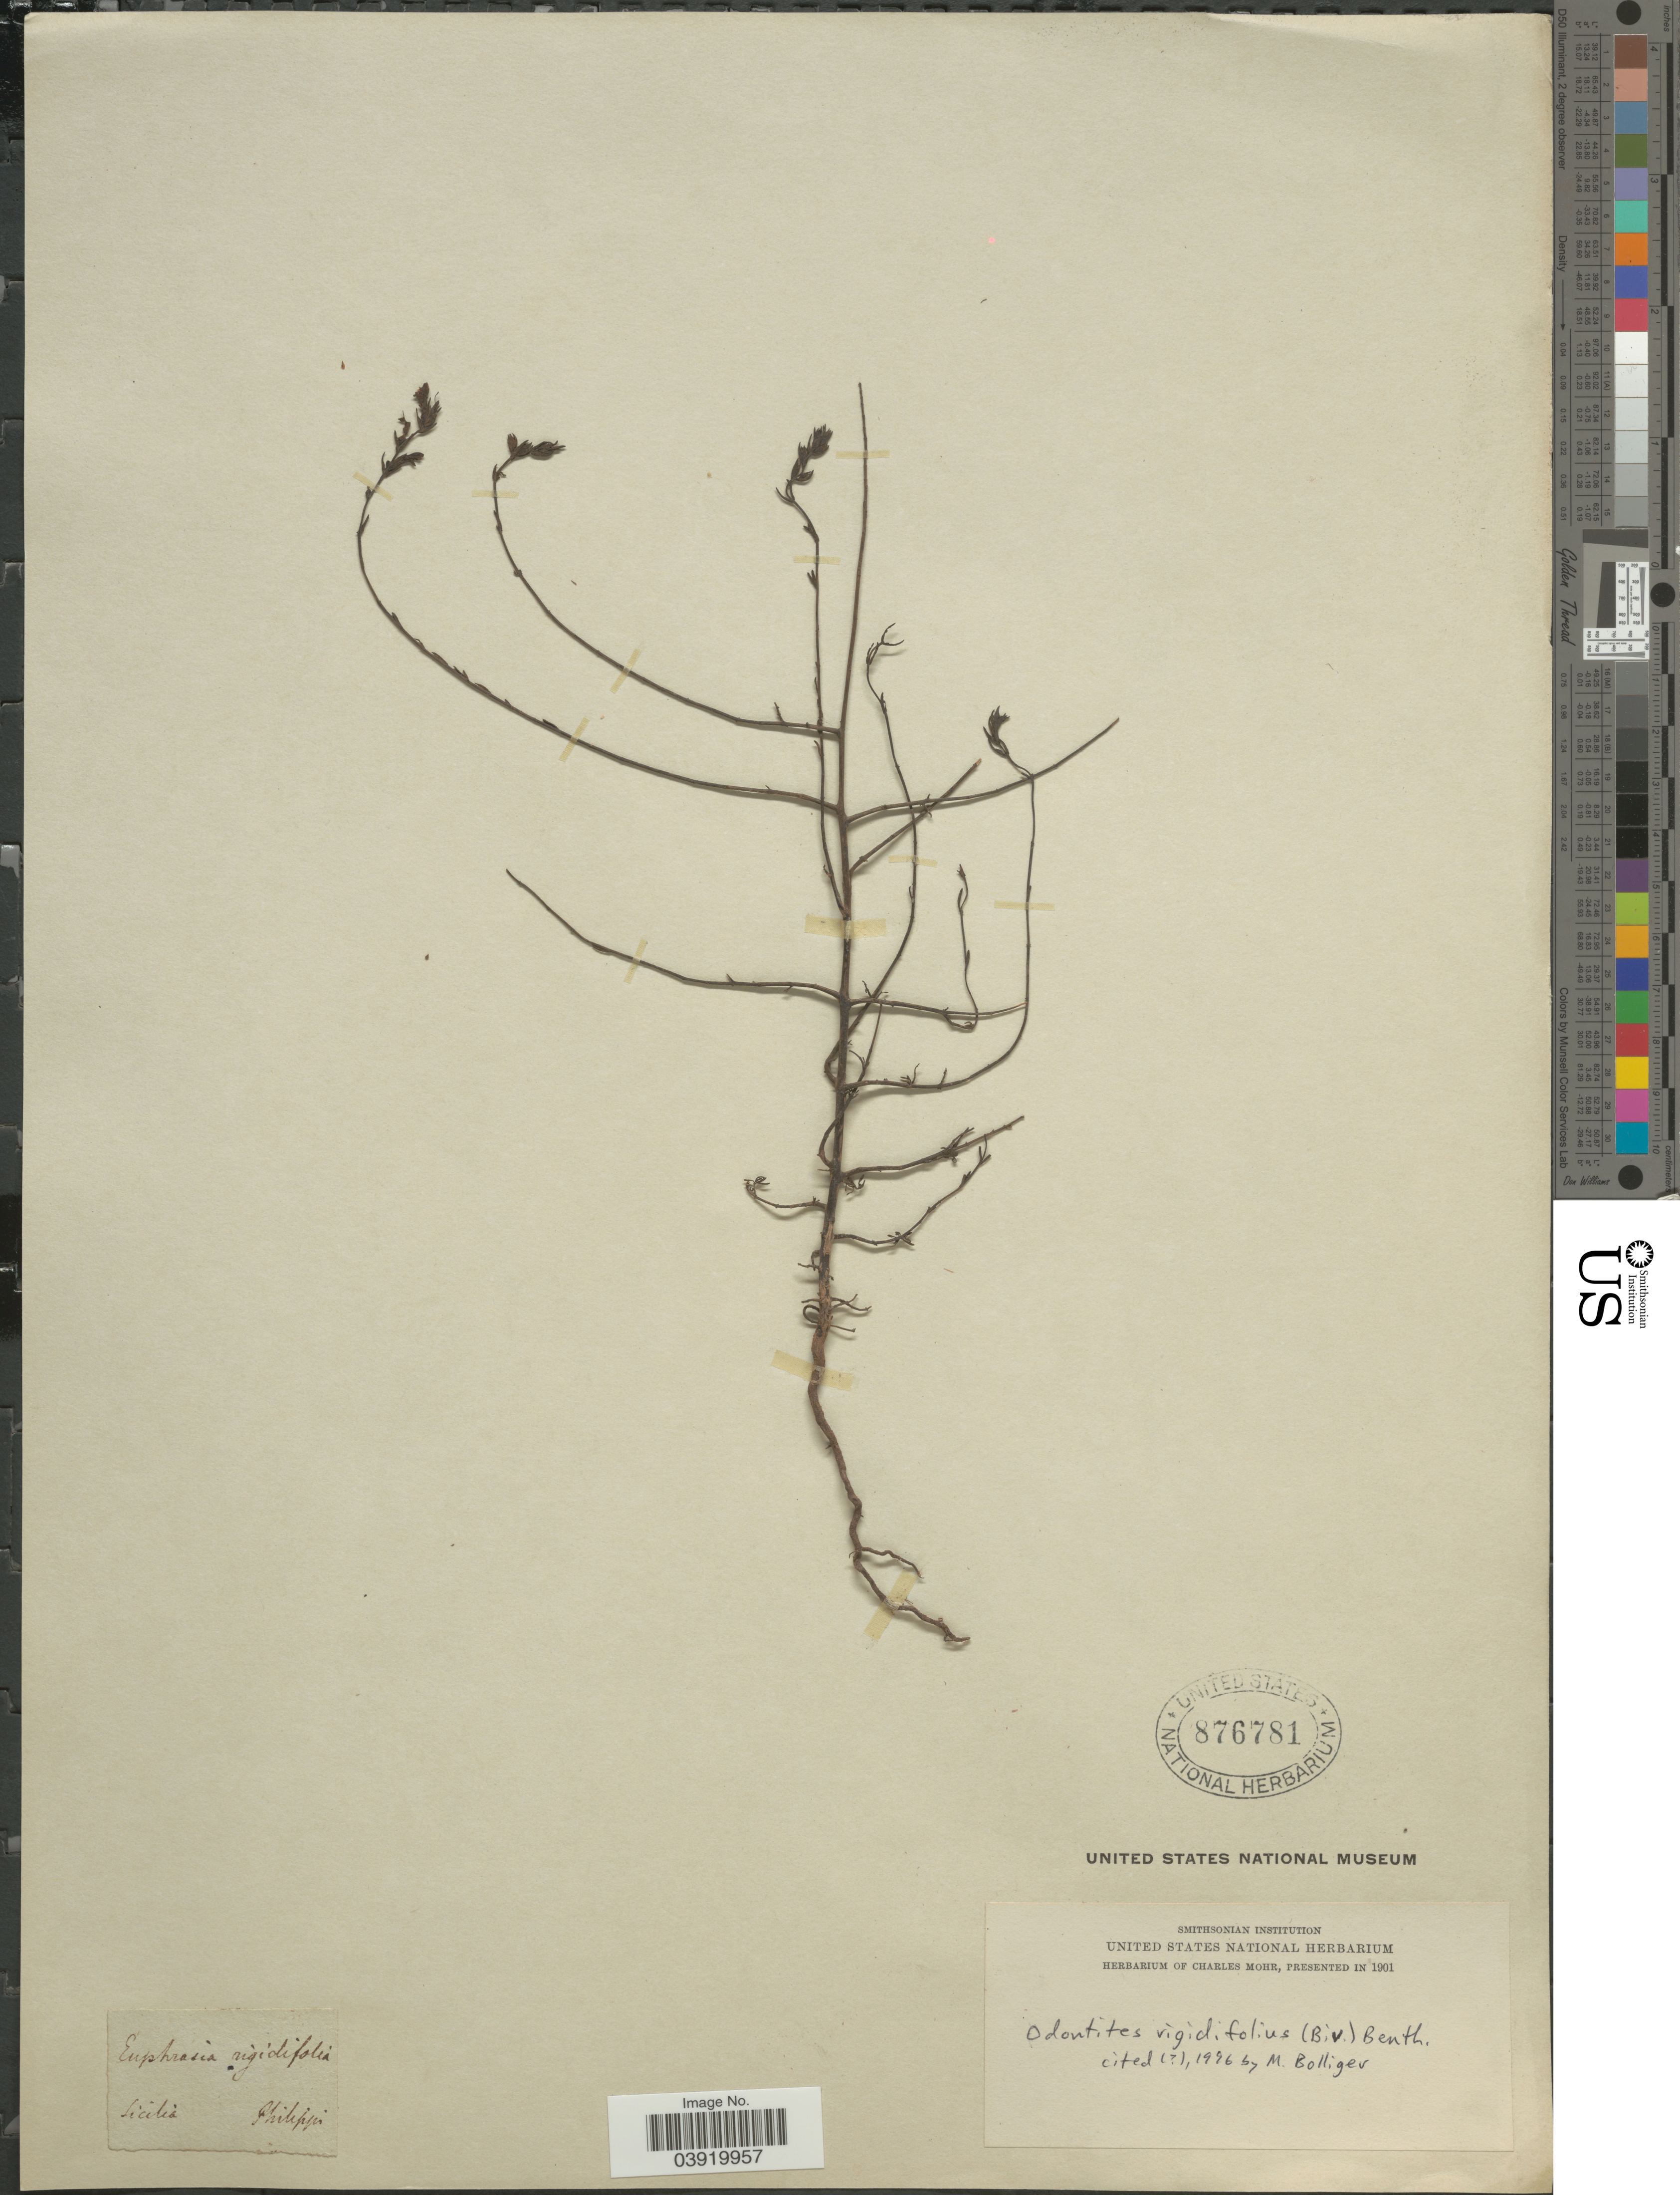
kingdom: Plantae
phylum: Tracheophyta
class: Magnoliopsida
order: Lamiales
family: Orobanchaceae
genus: Odontites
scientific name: Odontites rigidifolius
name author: Benth.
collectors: -. Philippi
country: Italy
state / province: Siciliana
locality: Sicilia.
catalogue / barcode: US 876781